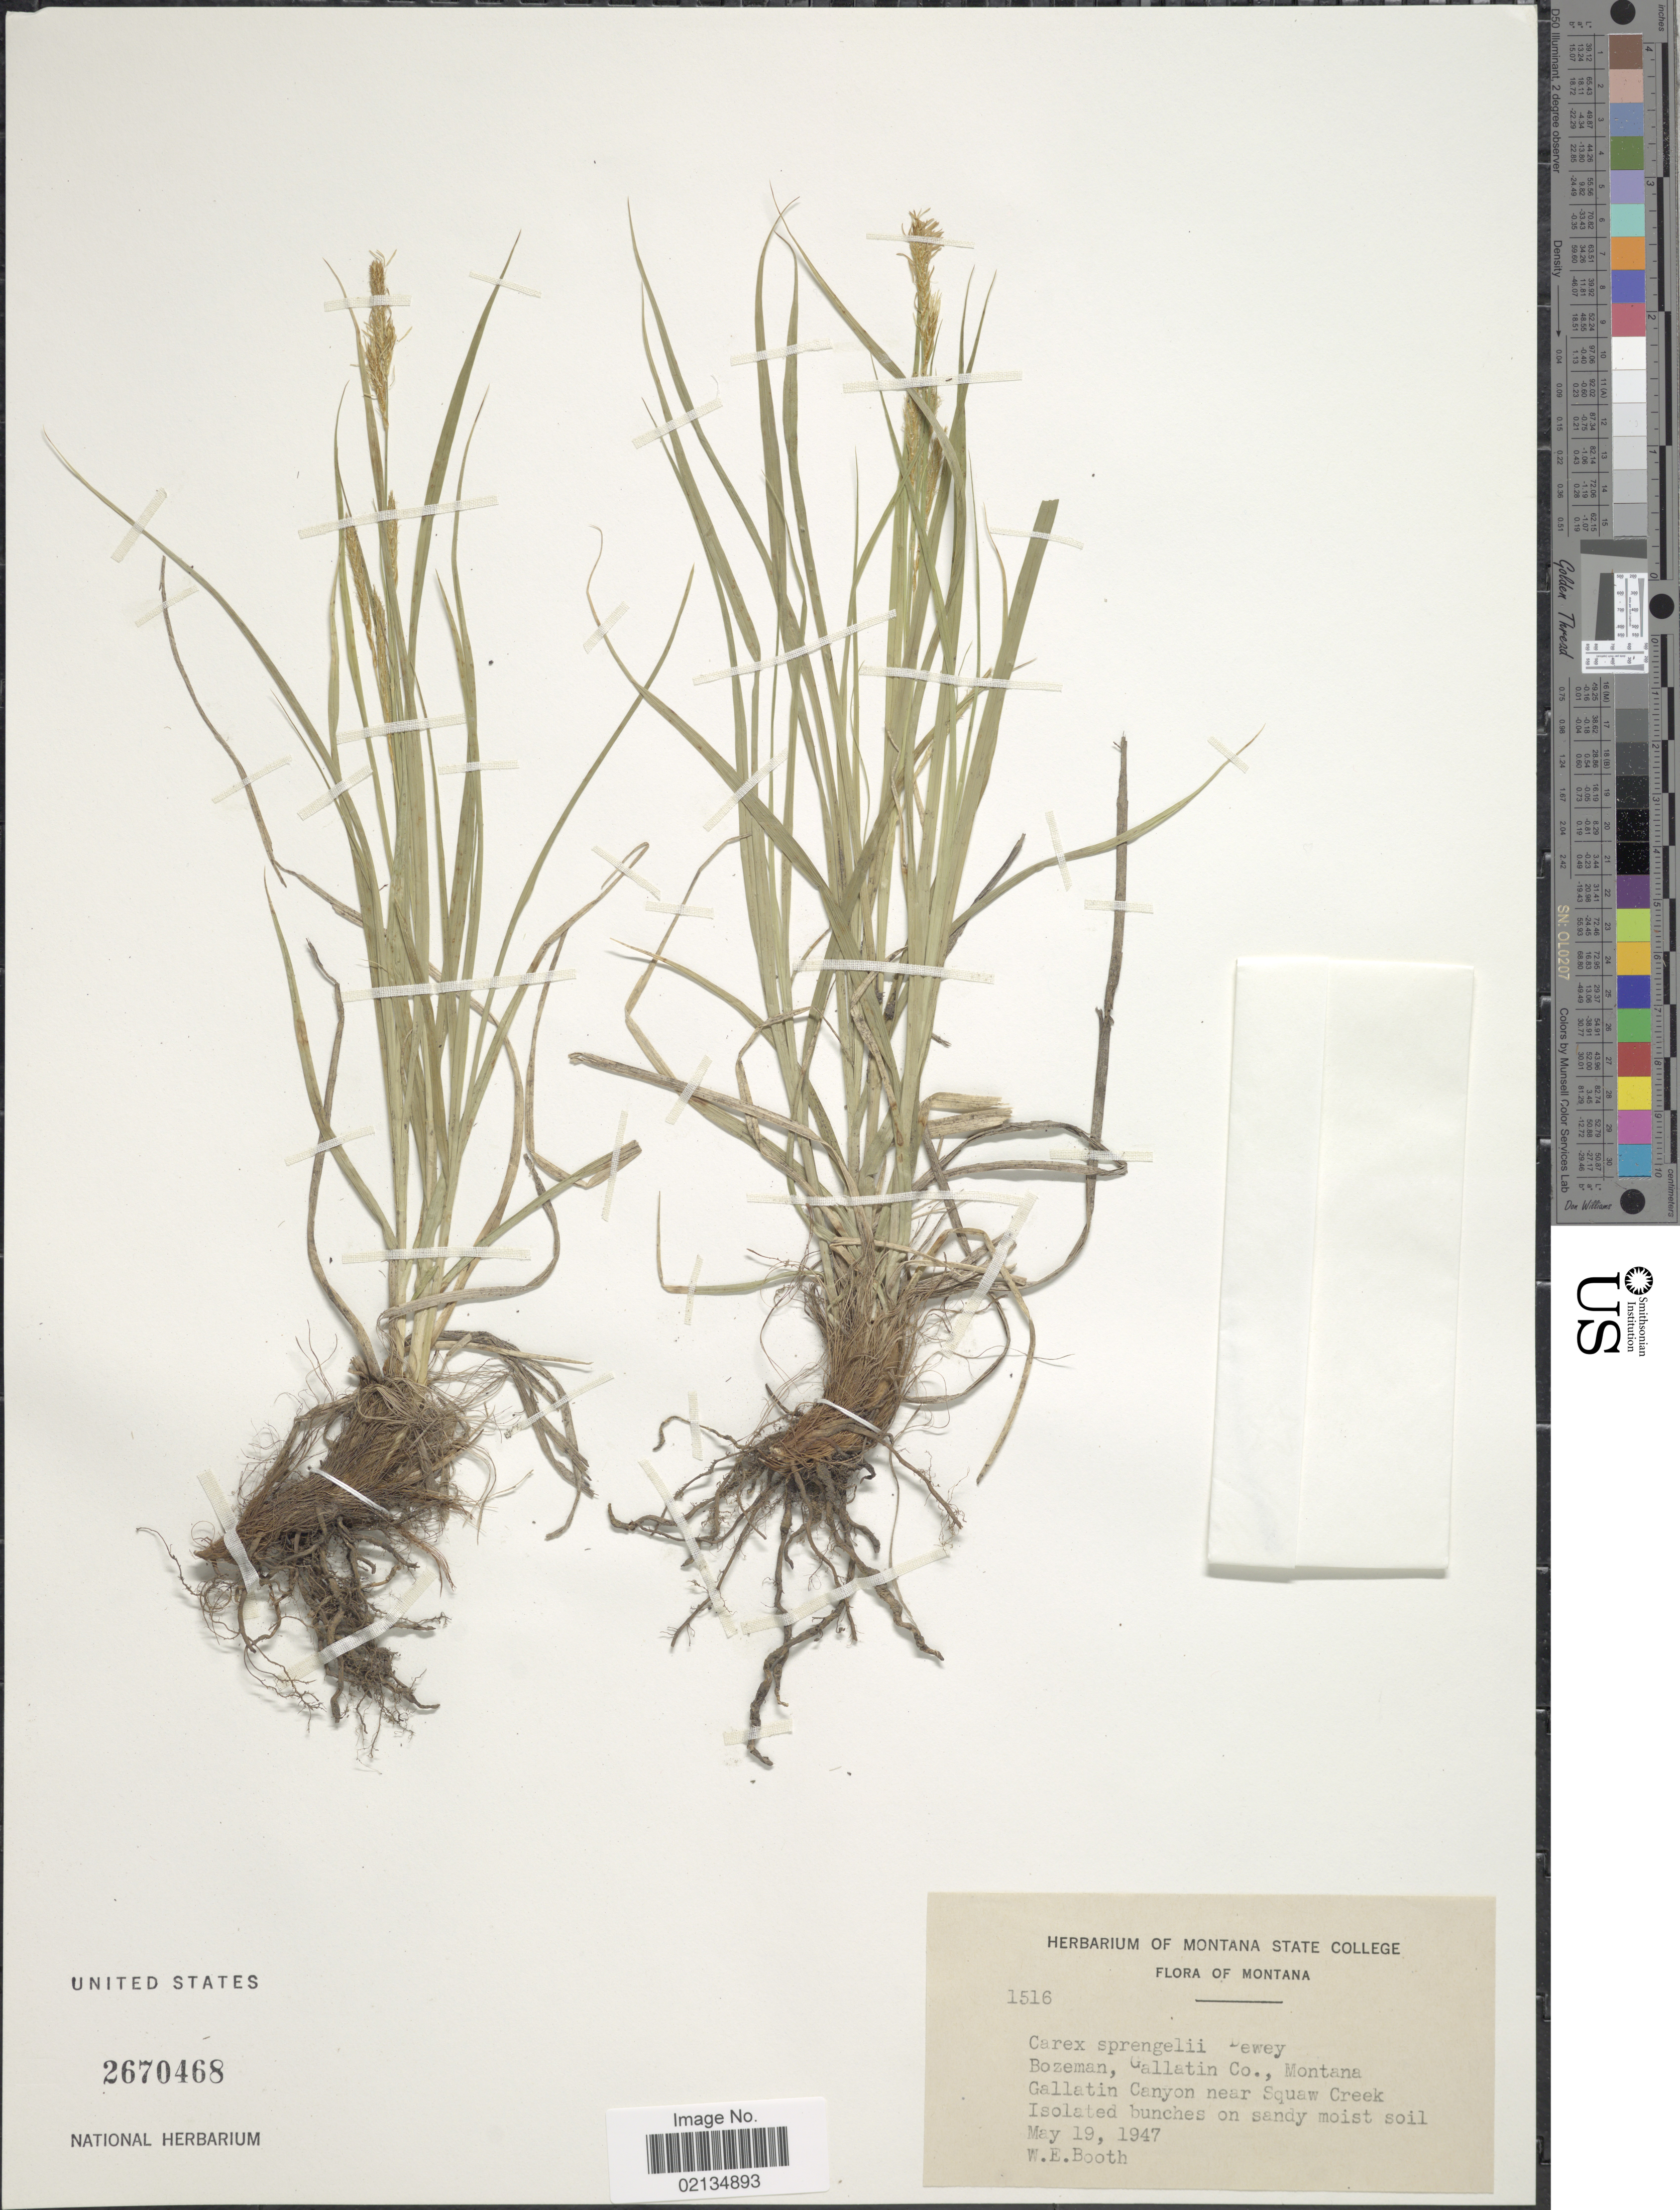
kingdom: Plantae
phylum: Tracheophyta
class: Liliopsida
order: Poales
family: Cyperaceae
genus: Carex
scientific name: Carex sprengelii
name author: Dewey ex Spreng.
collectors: W. Booth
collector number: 1516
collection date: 1947-05-19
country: United States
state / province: Montana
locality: Montana, Bozeman, Gallatin Co., Montana Gallatin Canyon near Squaw Creek.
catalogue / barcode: US 2670468